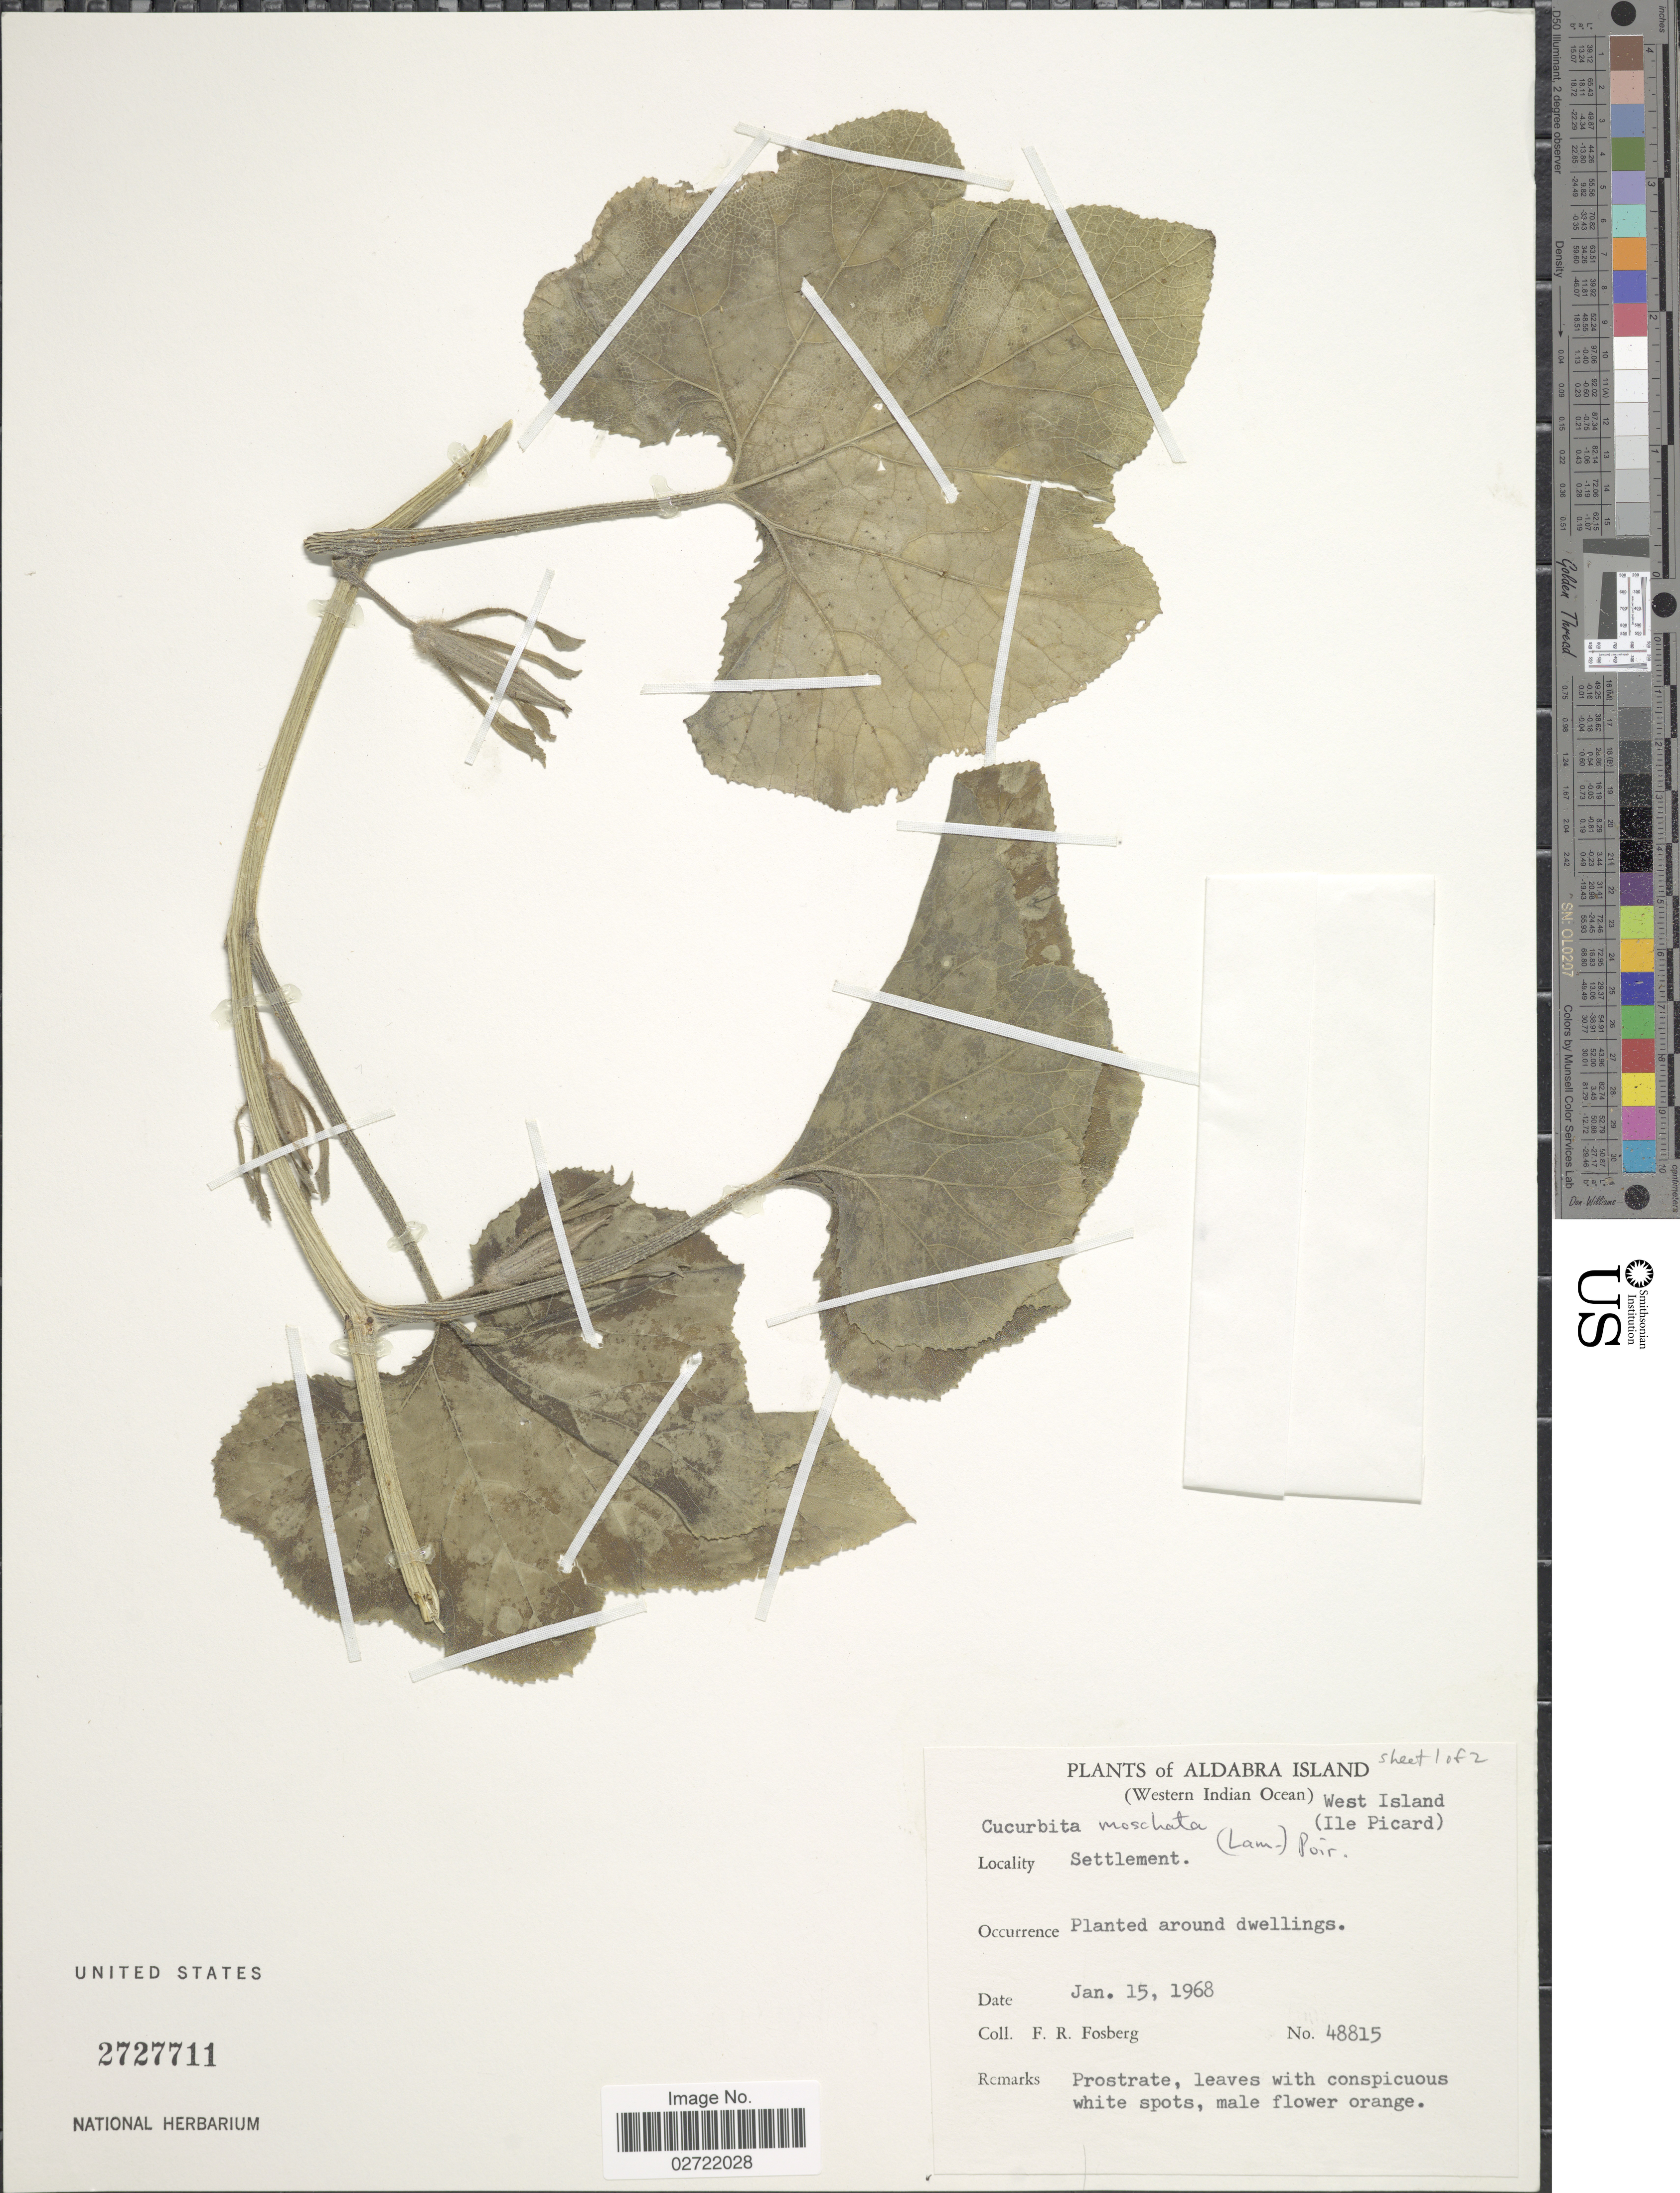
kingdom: Plantae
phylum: Tracheophyta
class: Magnoliopsida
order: Cucurbitales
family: Cucurbitaceae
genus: Cucurbita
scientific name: Cucurbita moschata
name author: (Duch.) Poir.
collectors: F. R. Fosberg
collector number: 48815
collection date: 1968-01-15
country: Seychelles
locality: Aldabra Islands (Western Indian Ocean) West Island (Ile Picard), Settlement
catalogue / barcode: US 2727711